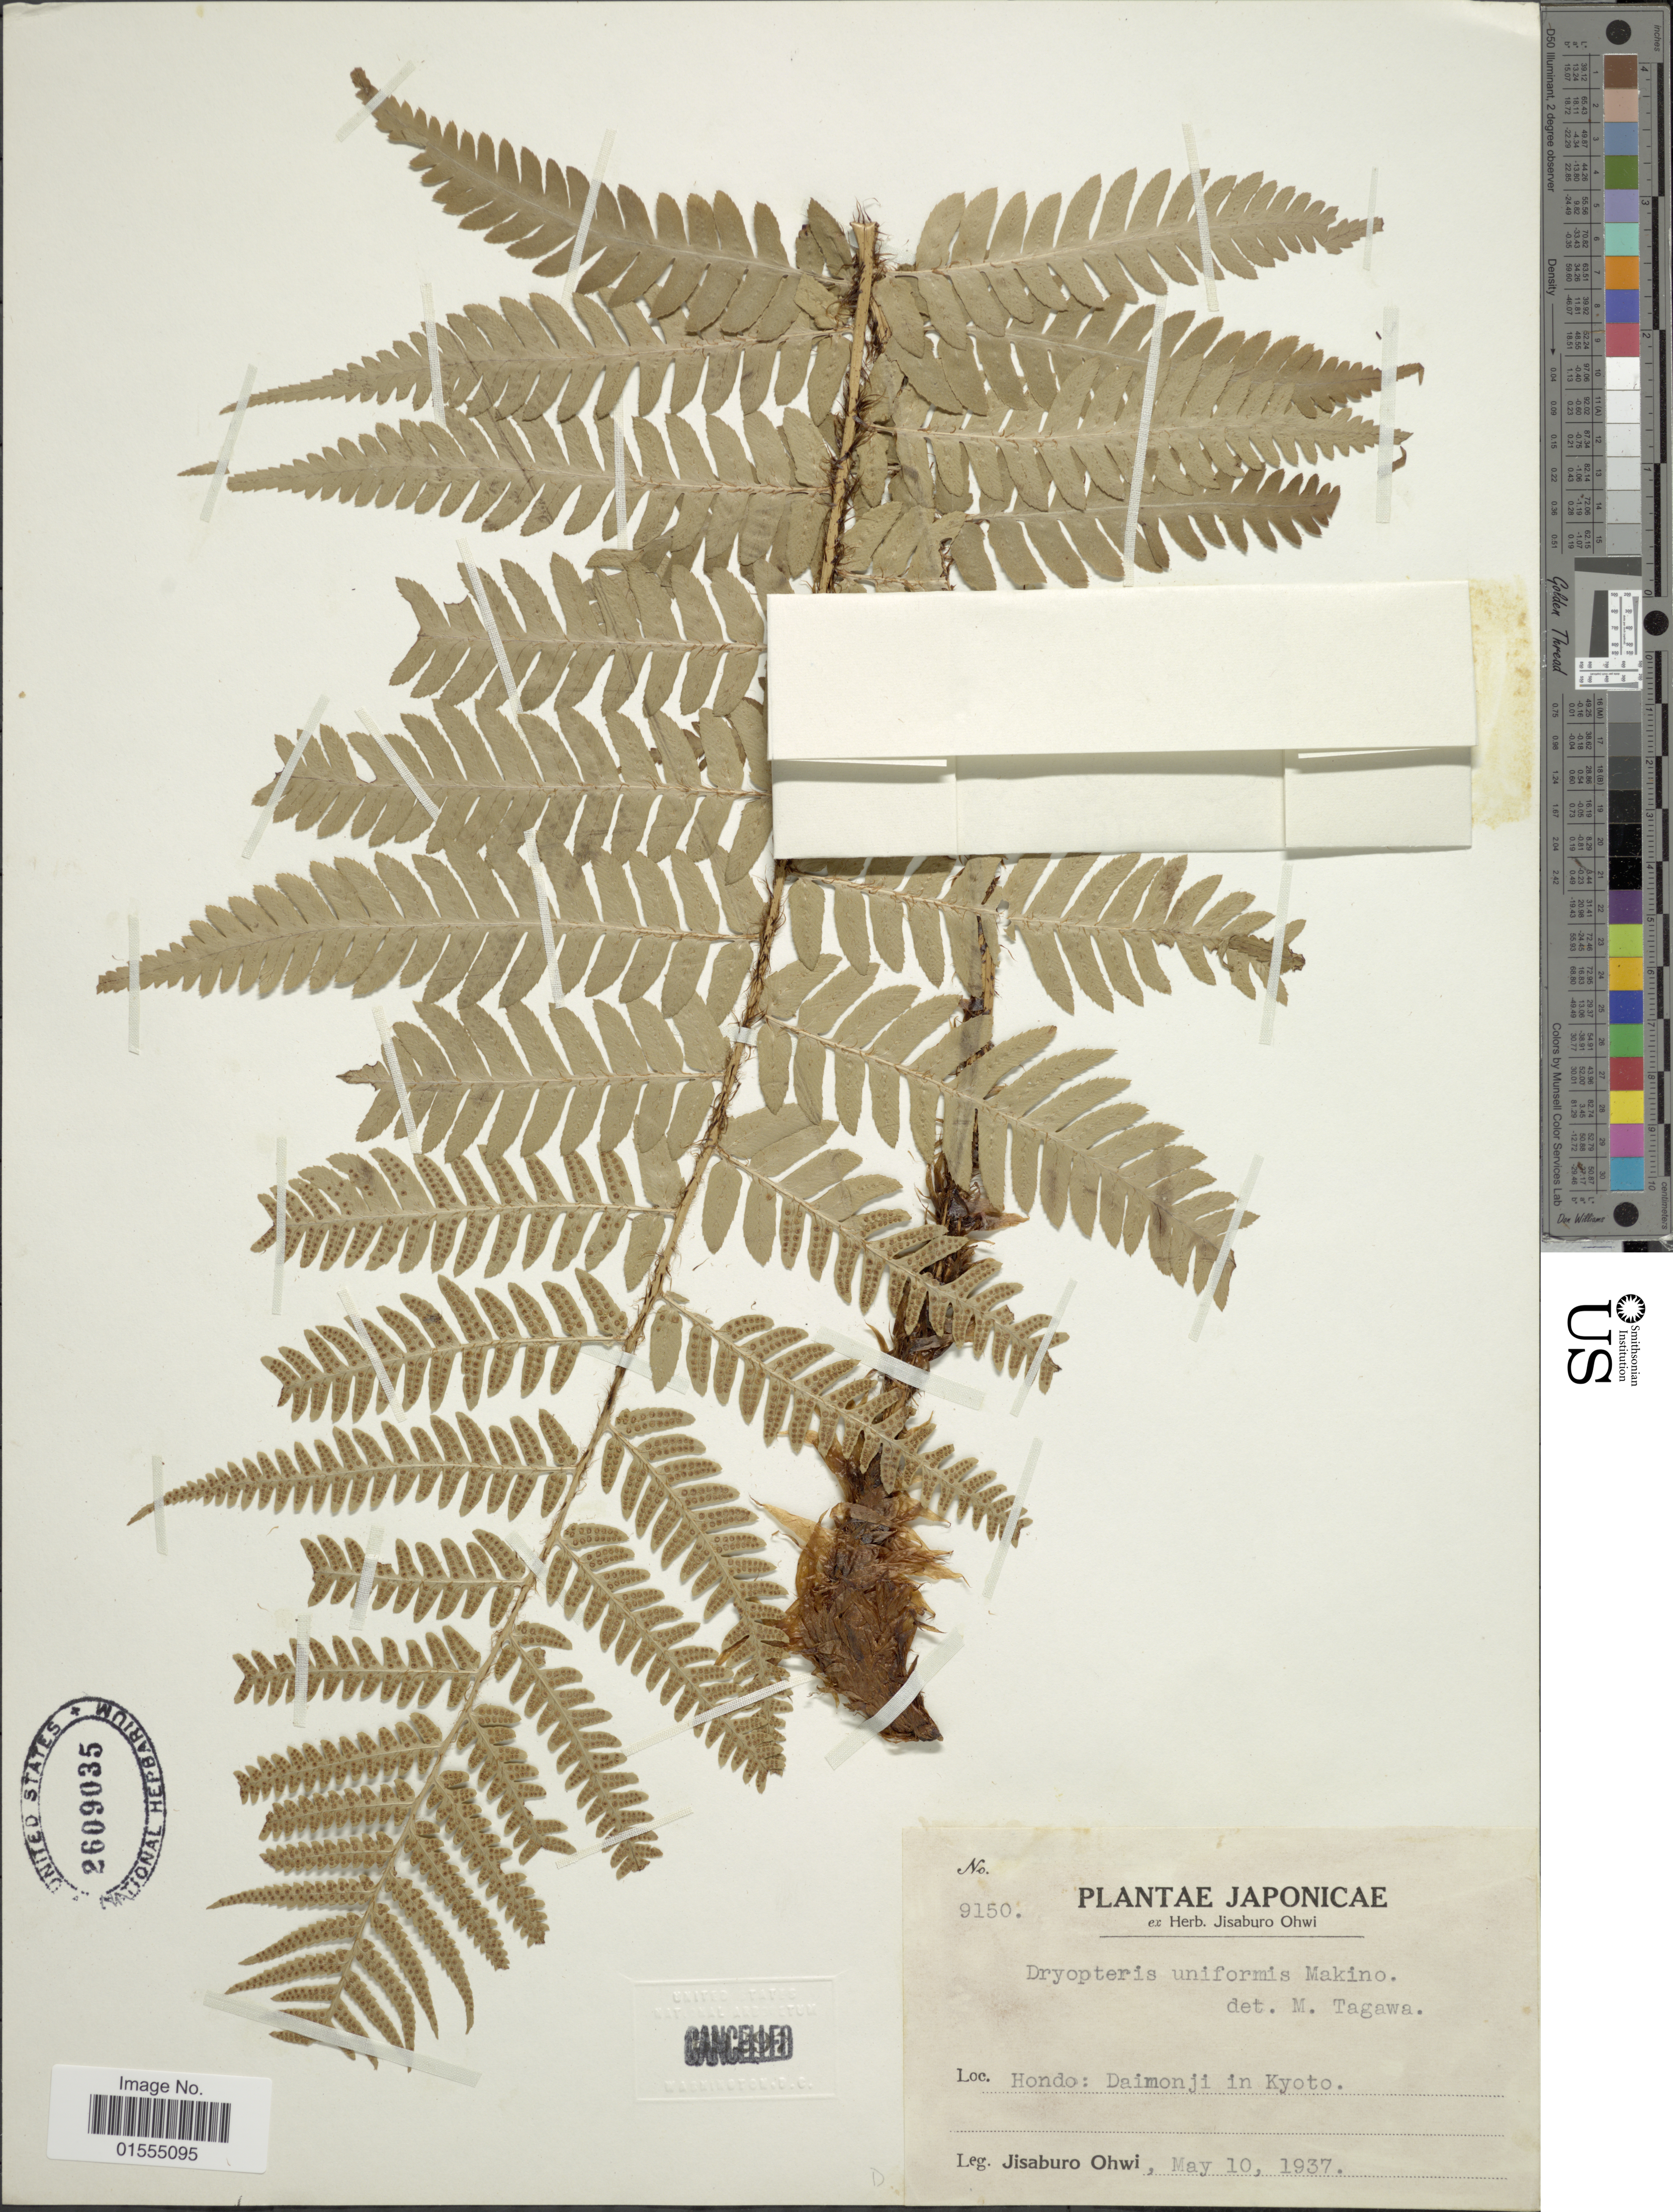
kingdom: Plantae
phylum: Tracheophyta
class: Polypodiopsida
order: Polypodiales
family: Dryopteridaceae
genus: Dryopteris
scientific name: Dryopteris uniformis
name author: (Makino) Makino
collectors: J. Ohwi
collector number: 9150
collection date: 1937-05-10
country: Japan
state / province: Kyoto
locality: Hondo: Daimonji in Kyoto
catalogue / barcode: US 2609035